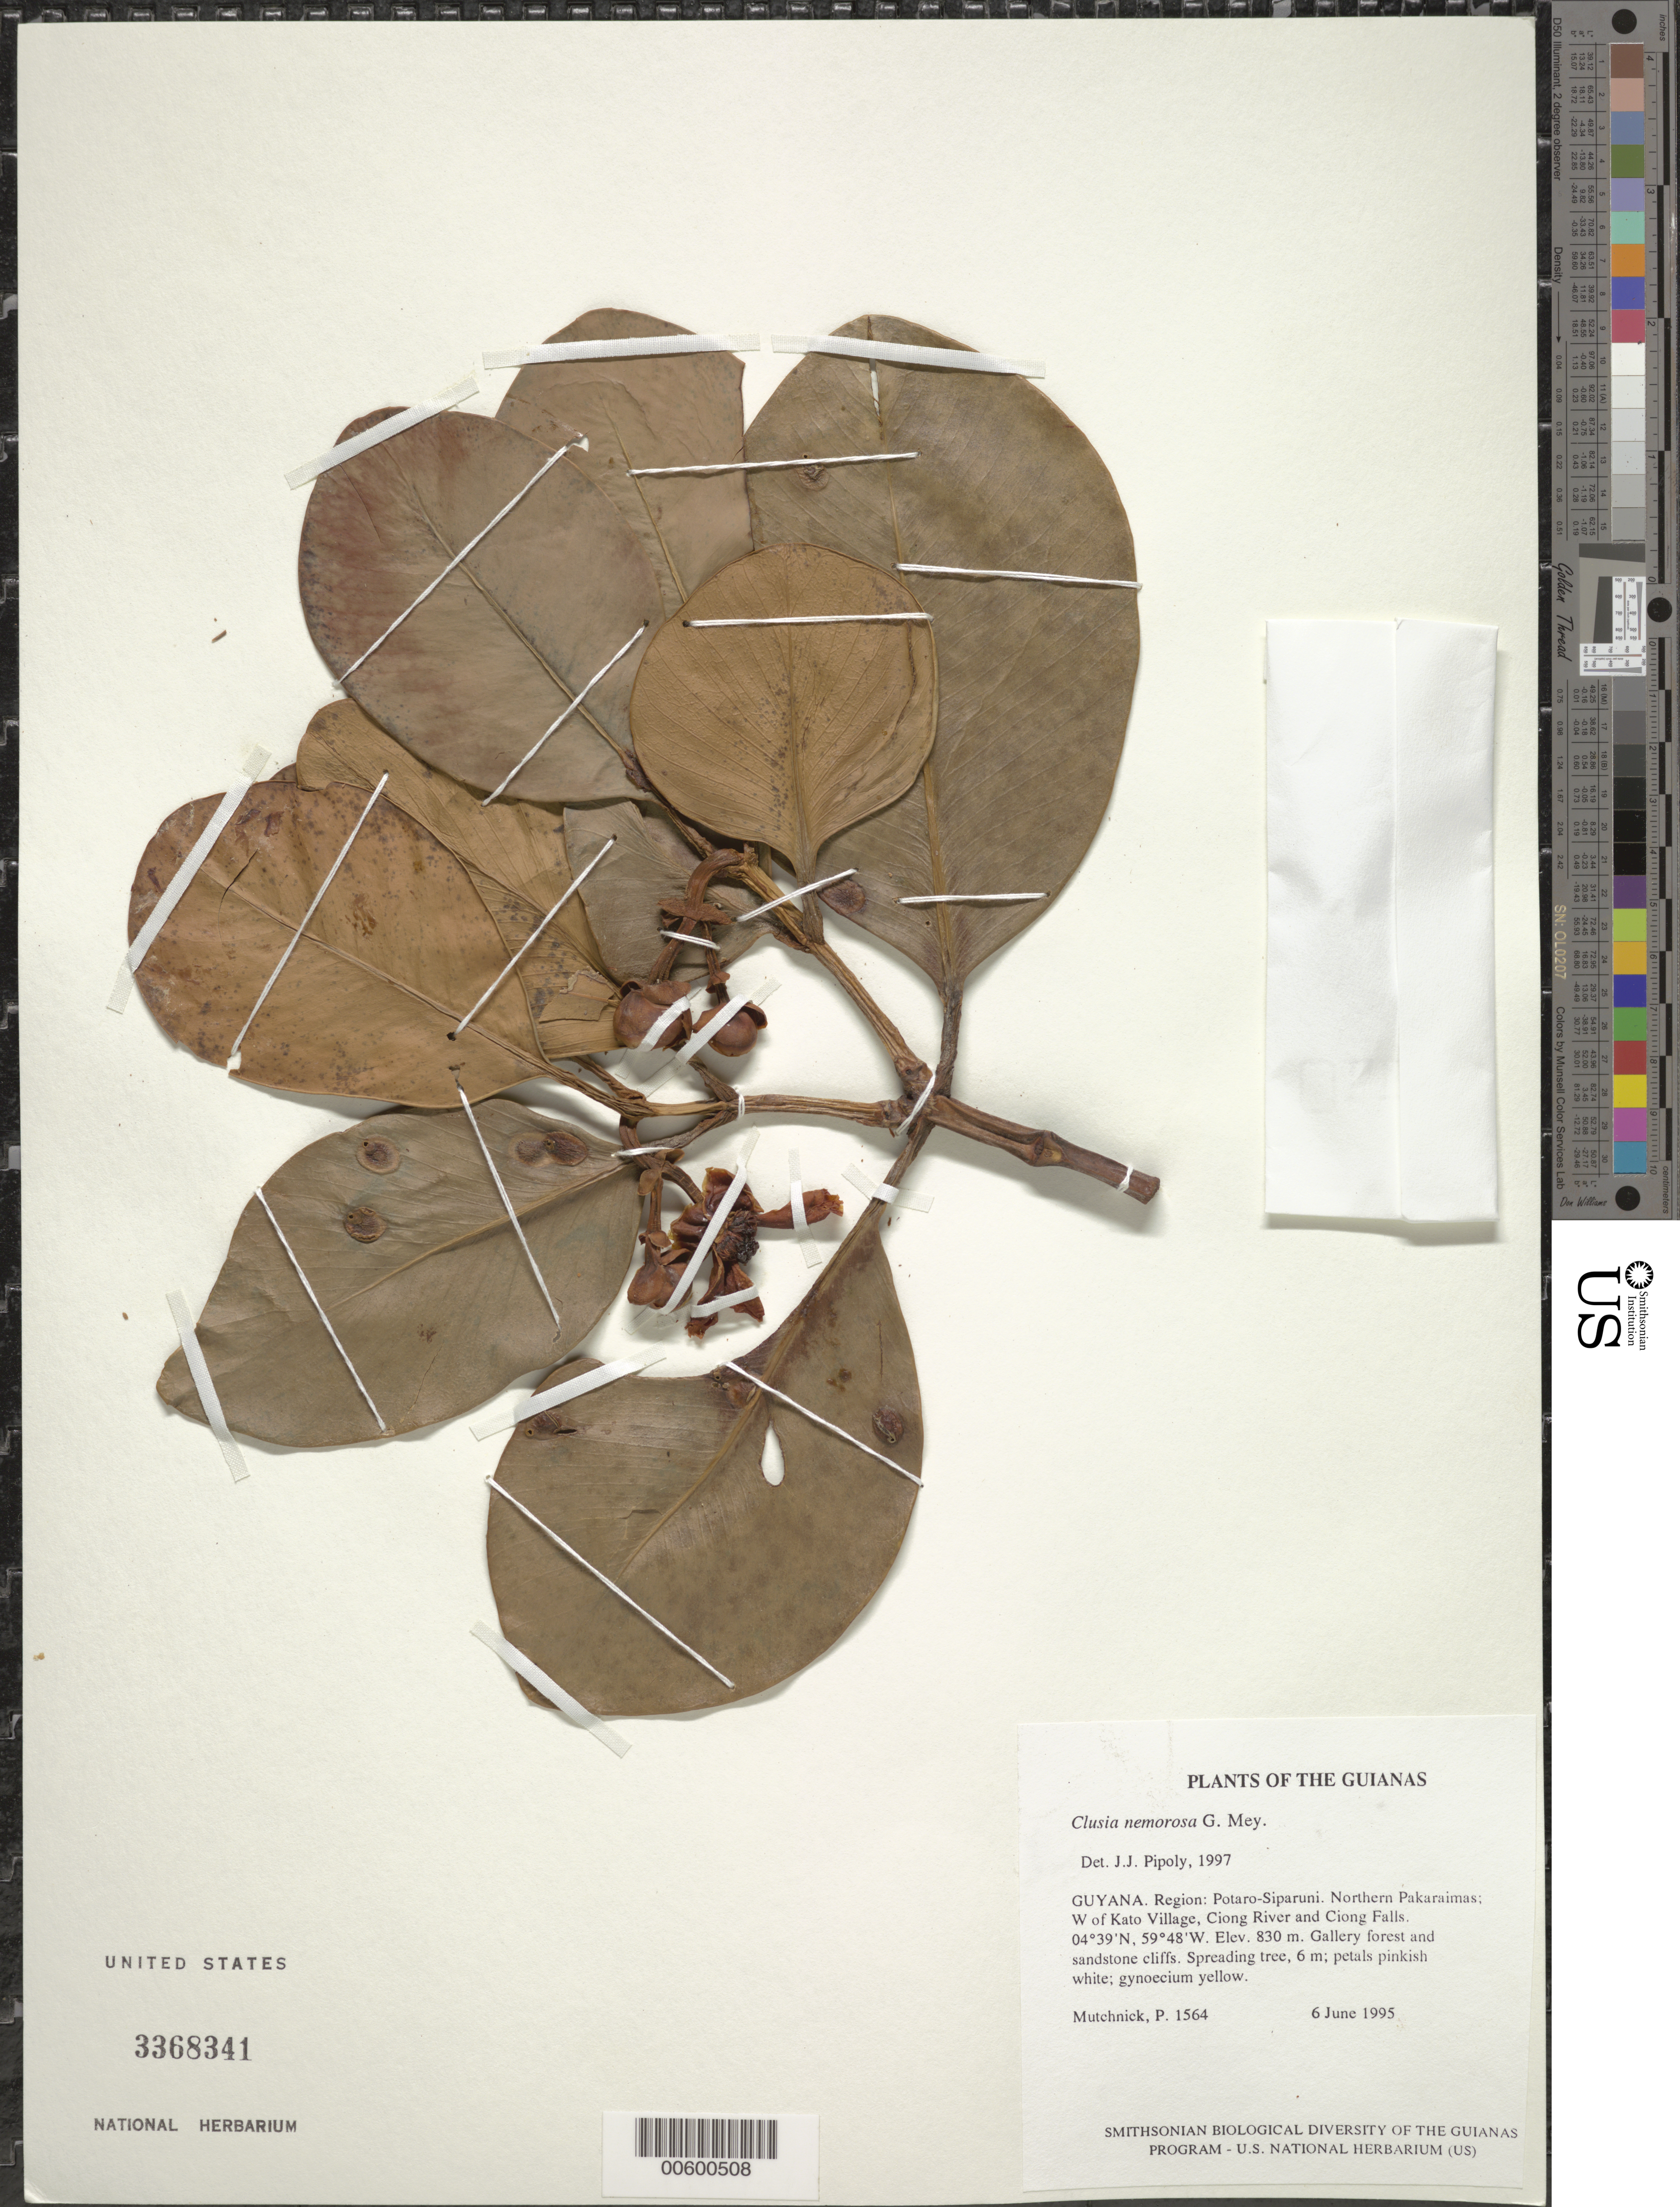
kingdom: Plantae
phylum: Tracheophyta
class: Magnoliopsida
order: Malpighiales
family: Clusiaceae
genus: Clusia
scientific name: Clusia nemorosa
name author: G. Mey.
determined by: Pipoly, J. J., III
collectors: P. Mutchnick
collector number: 1564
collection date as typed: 6 June 1995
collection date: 1995-06-06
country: Guyana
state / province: Potaro-Siparuni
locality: Northern Pakaraimas; W of Kato Village, Ciong River and Ciong Falls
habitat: Gallery forest and sandstone cliffs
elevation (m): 830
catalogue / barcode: US 3368341